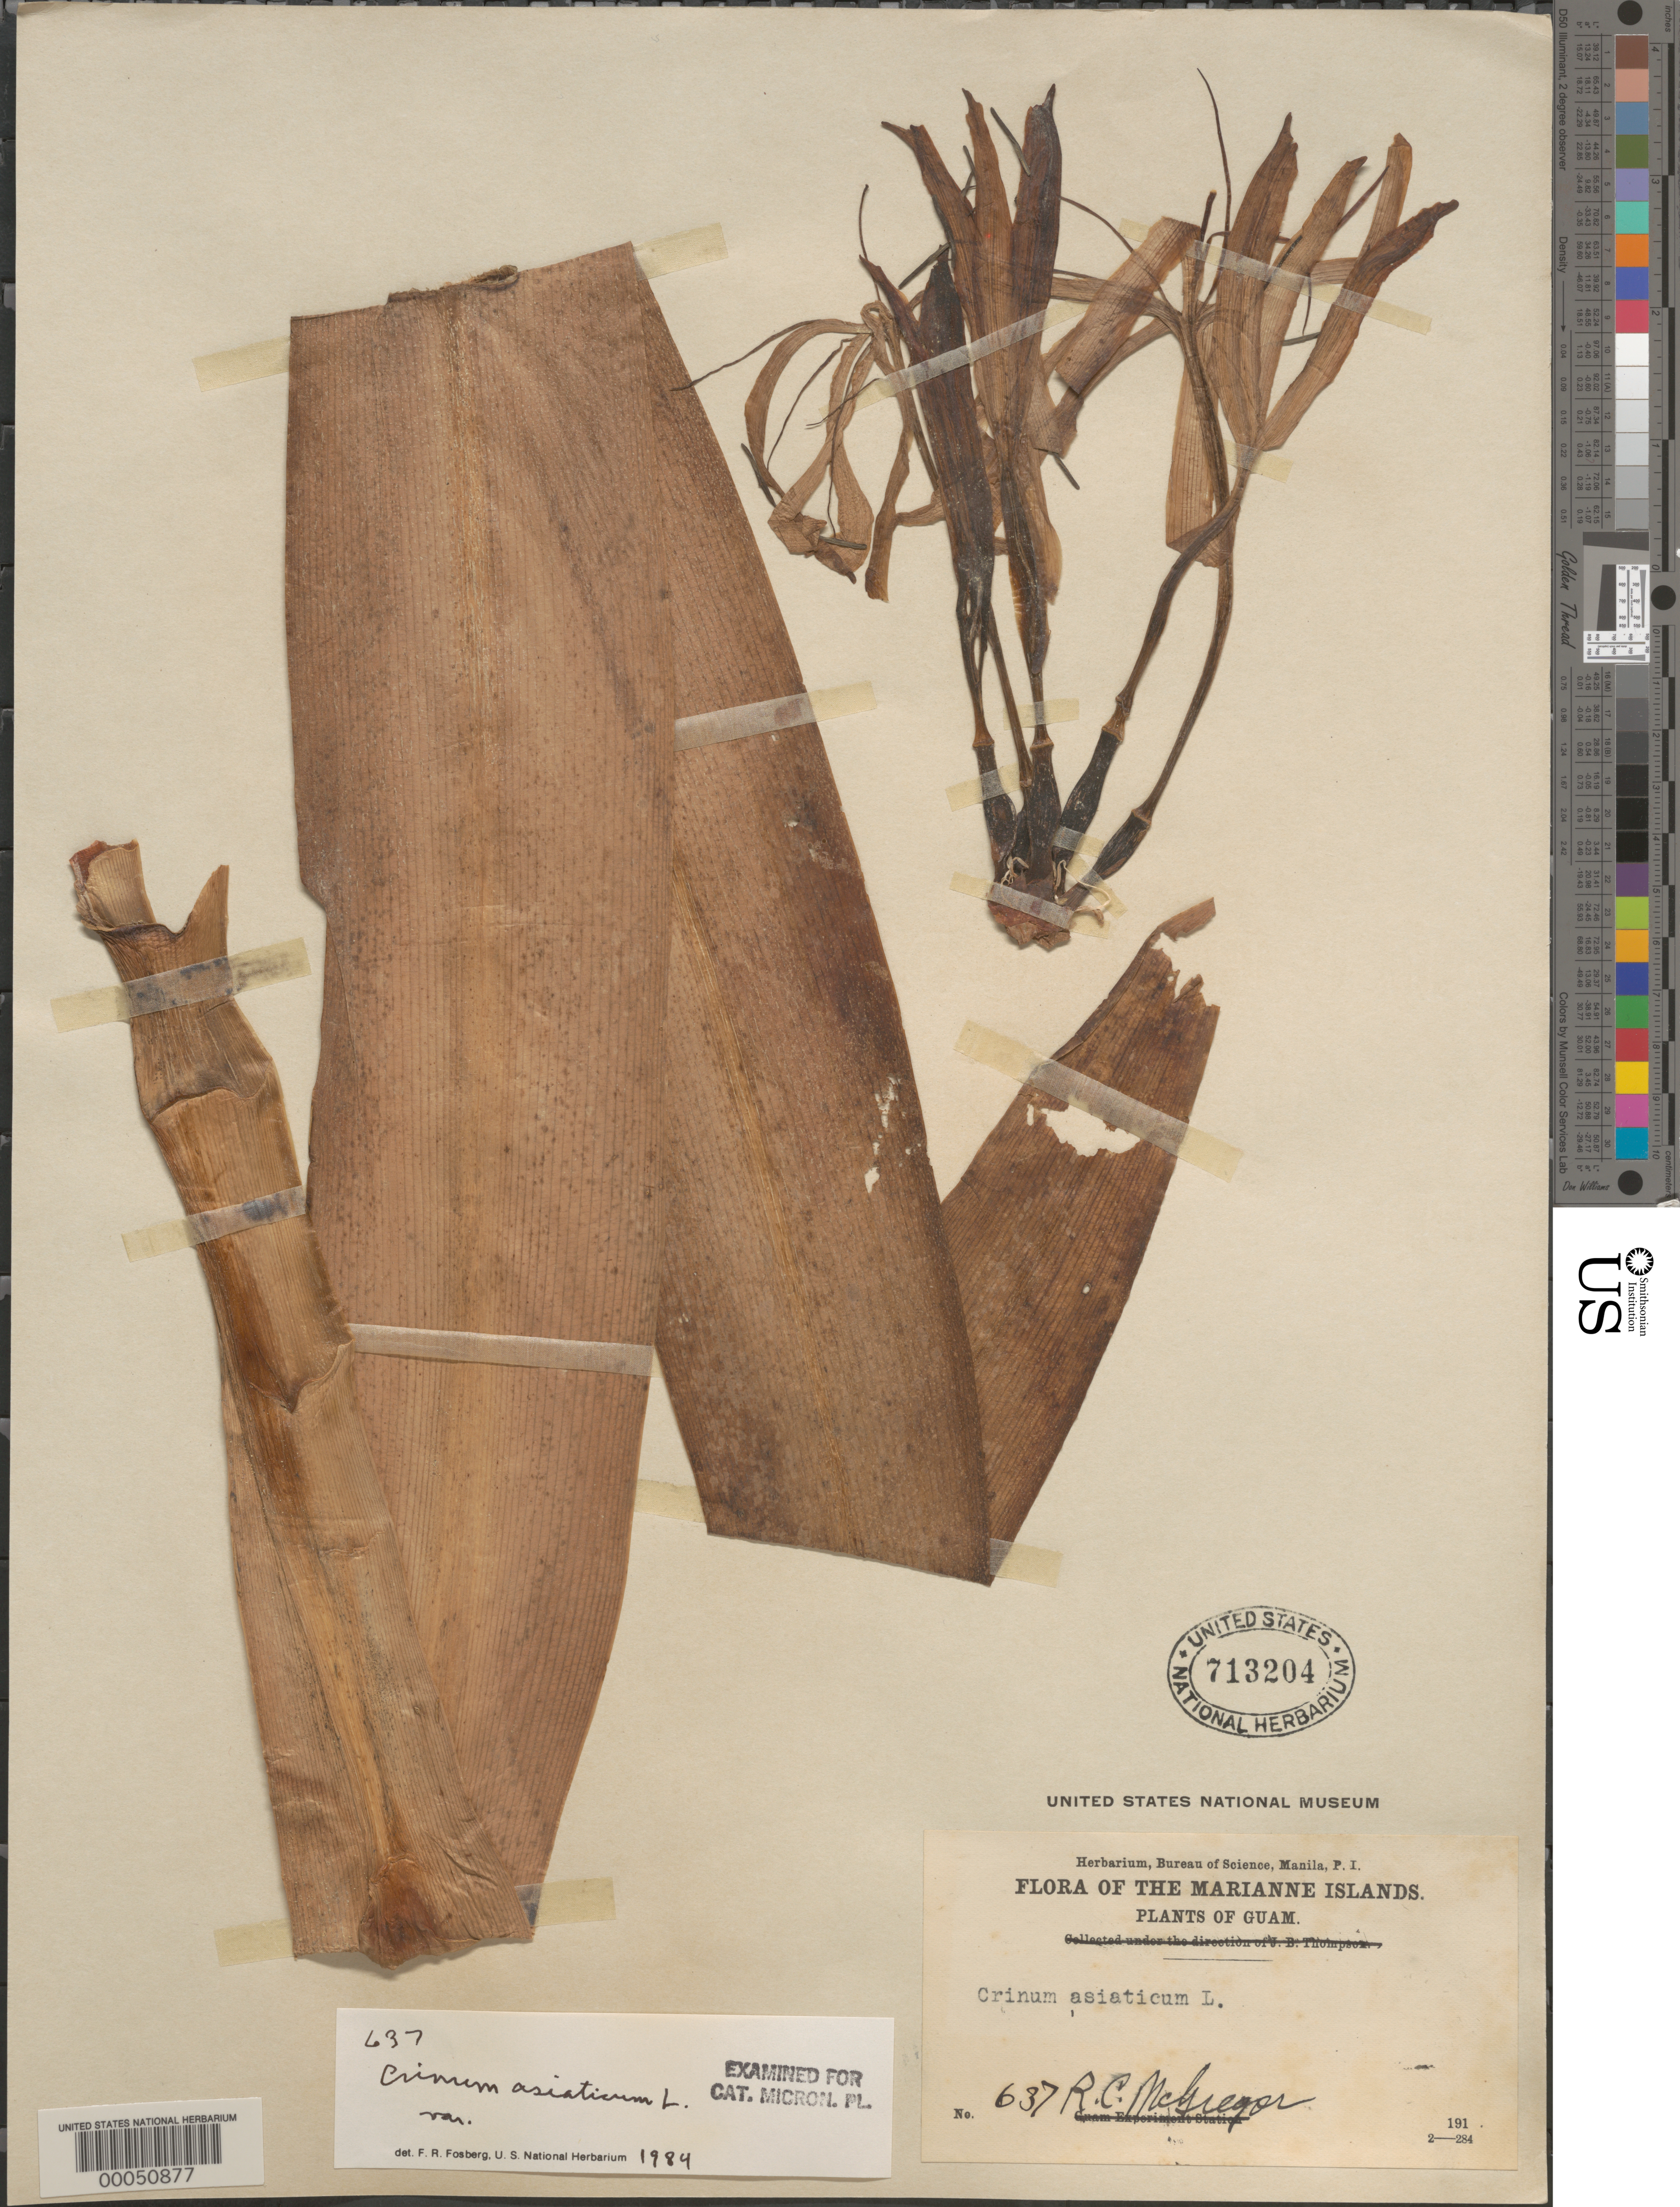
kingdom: Plantae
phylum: Tracheophyta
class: Liliopsida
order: Asparagales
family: Amaryllidaceae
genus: Crinum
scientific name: Crinum asiaticum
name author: L.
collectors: R. Macgregor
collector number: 637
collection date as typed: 191-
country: Guam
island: Guam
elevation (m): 1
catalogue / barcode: US 713204